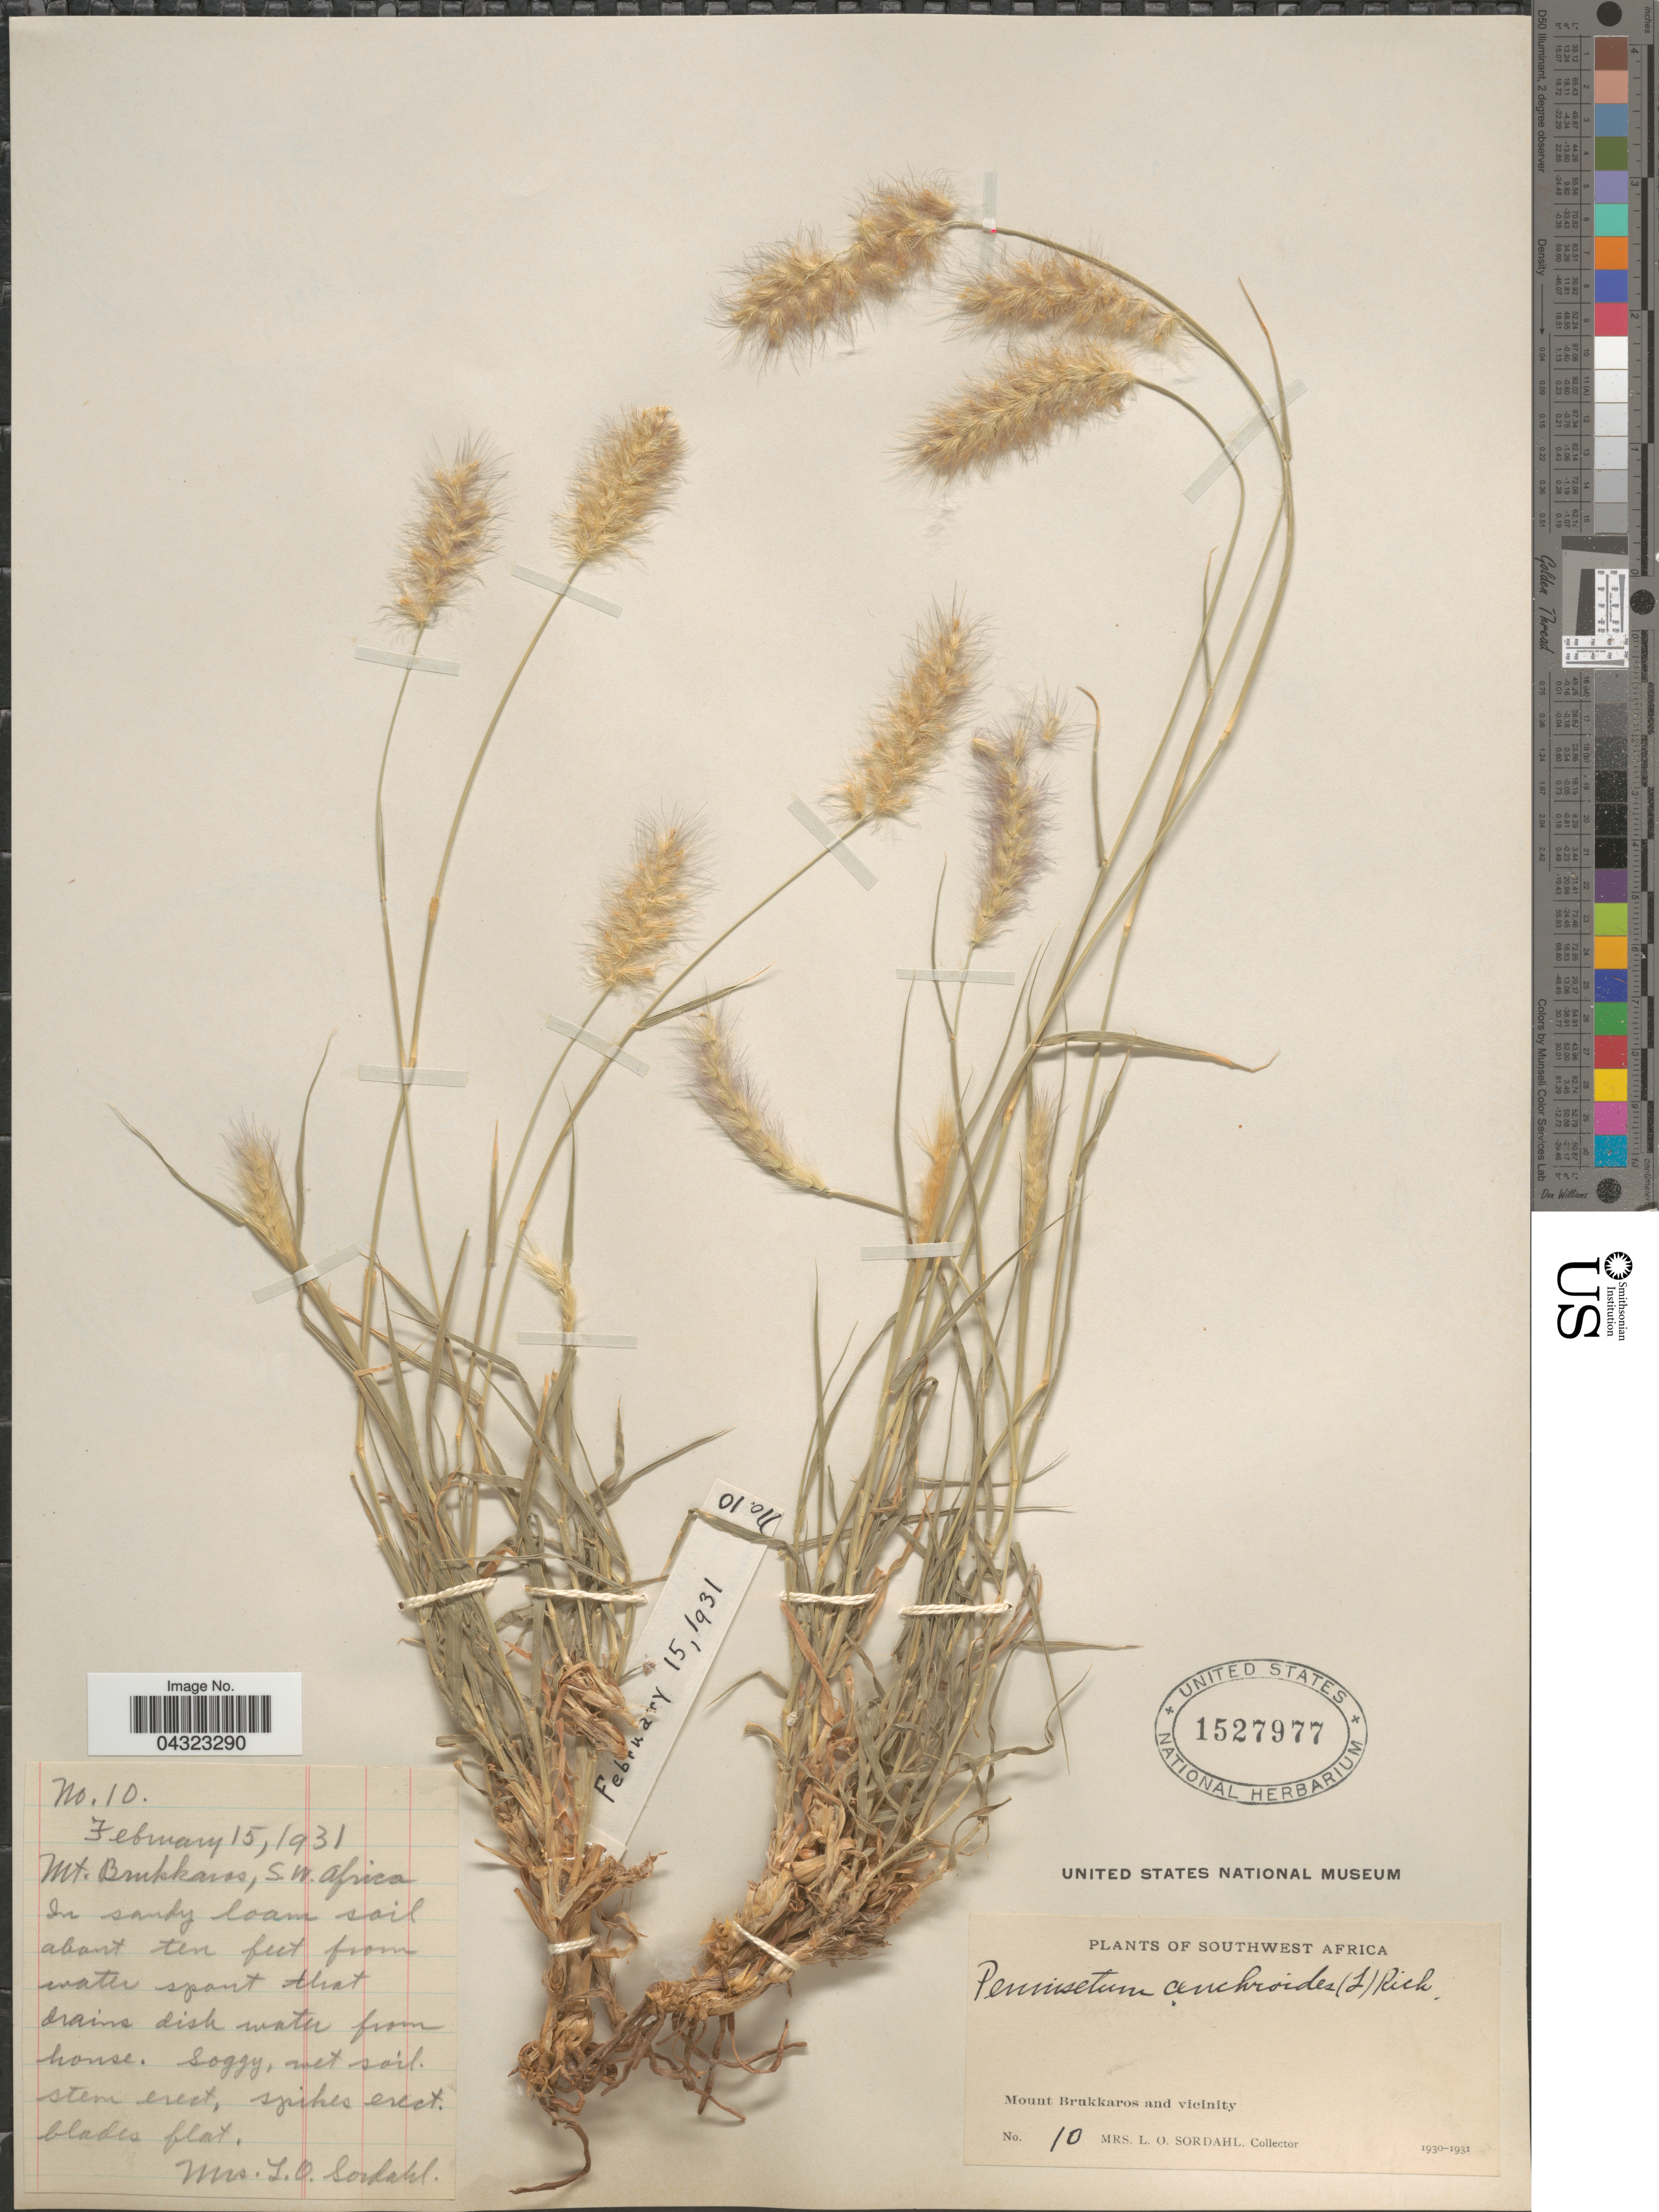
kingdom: Plantae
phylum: Tracheophyta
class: Liliopsida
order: Poales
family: Poaceae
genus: Cenchrus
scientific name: Cenchrus ciliaris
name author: L.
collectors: L. Sordahl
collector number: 10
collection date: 1931-02-15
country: Namibia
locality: Mt. Brukkaros, S. W. Africa. Southwest Africa. Mount Brukkaros and vicinity.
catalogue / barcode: US 1527977